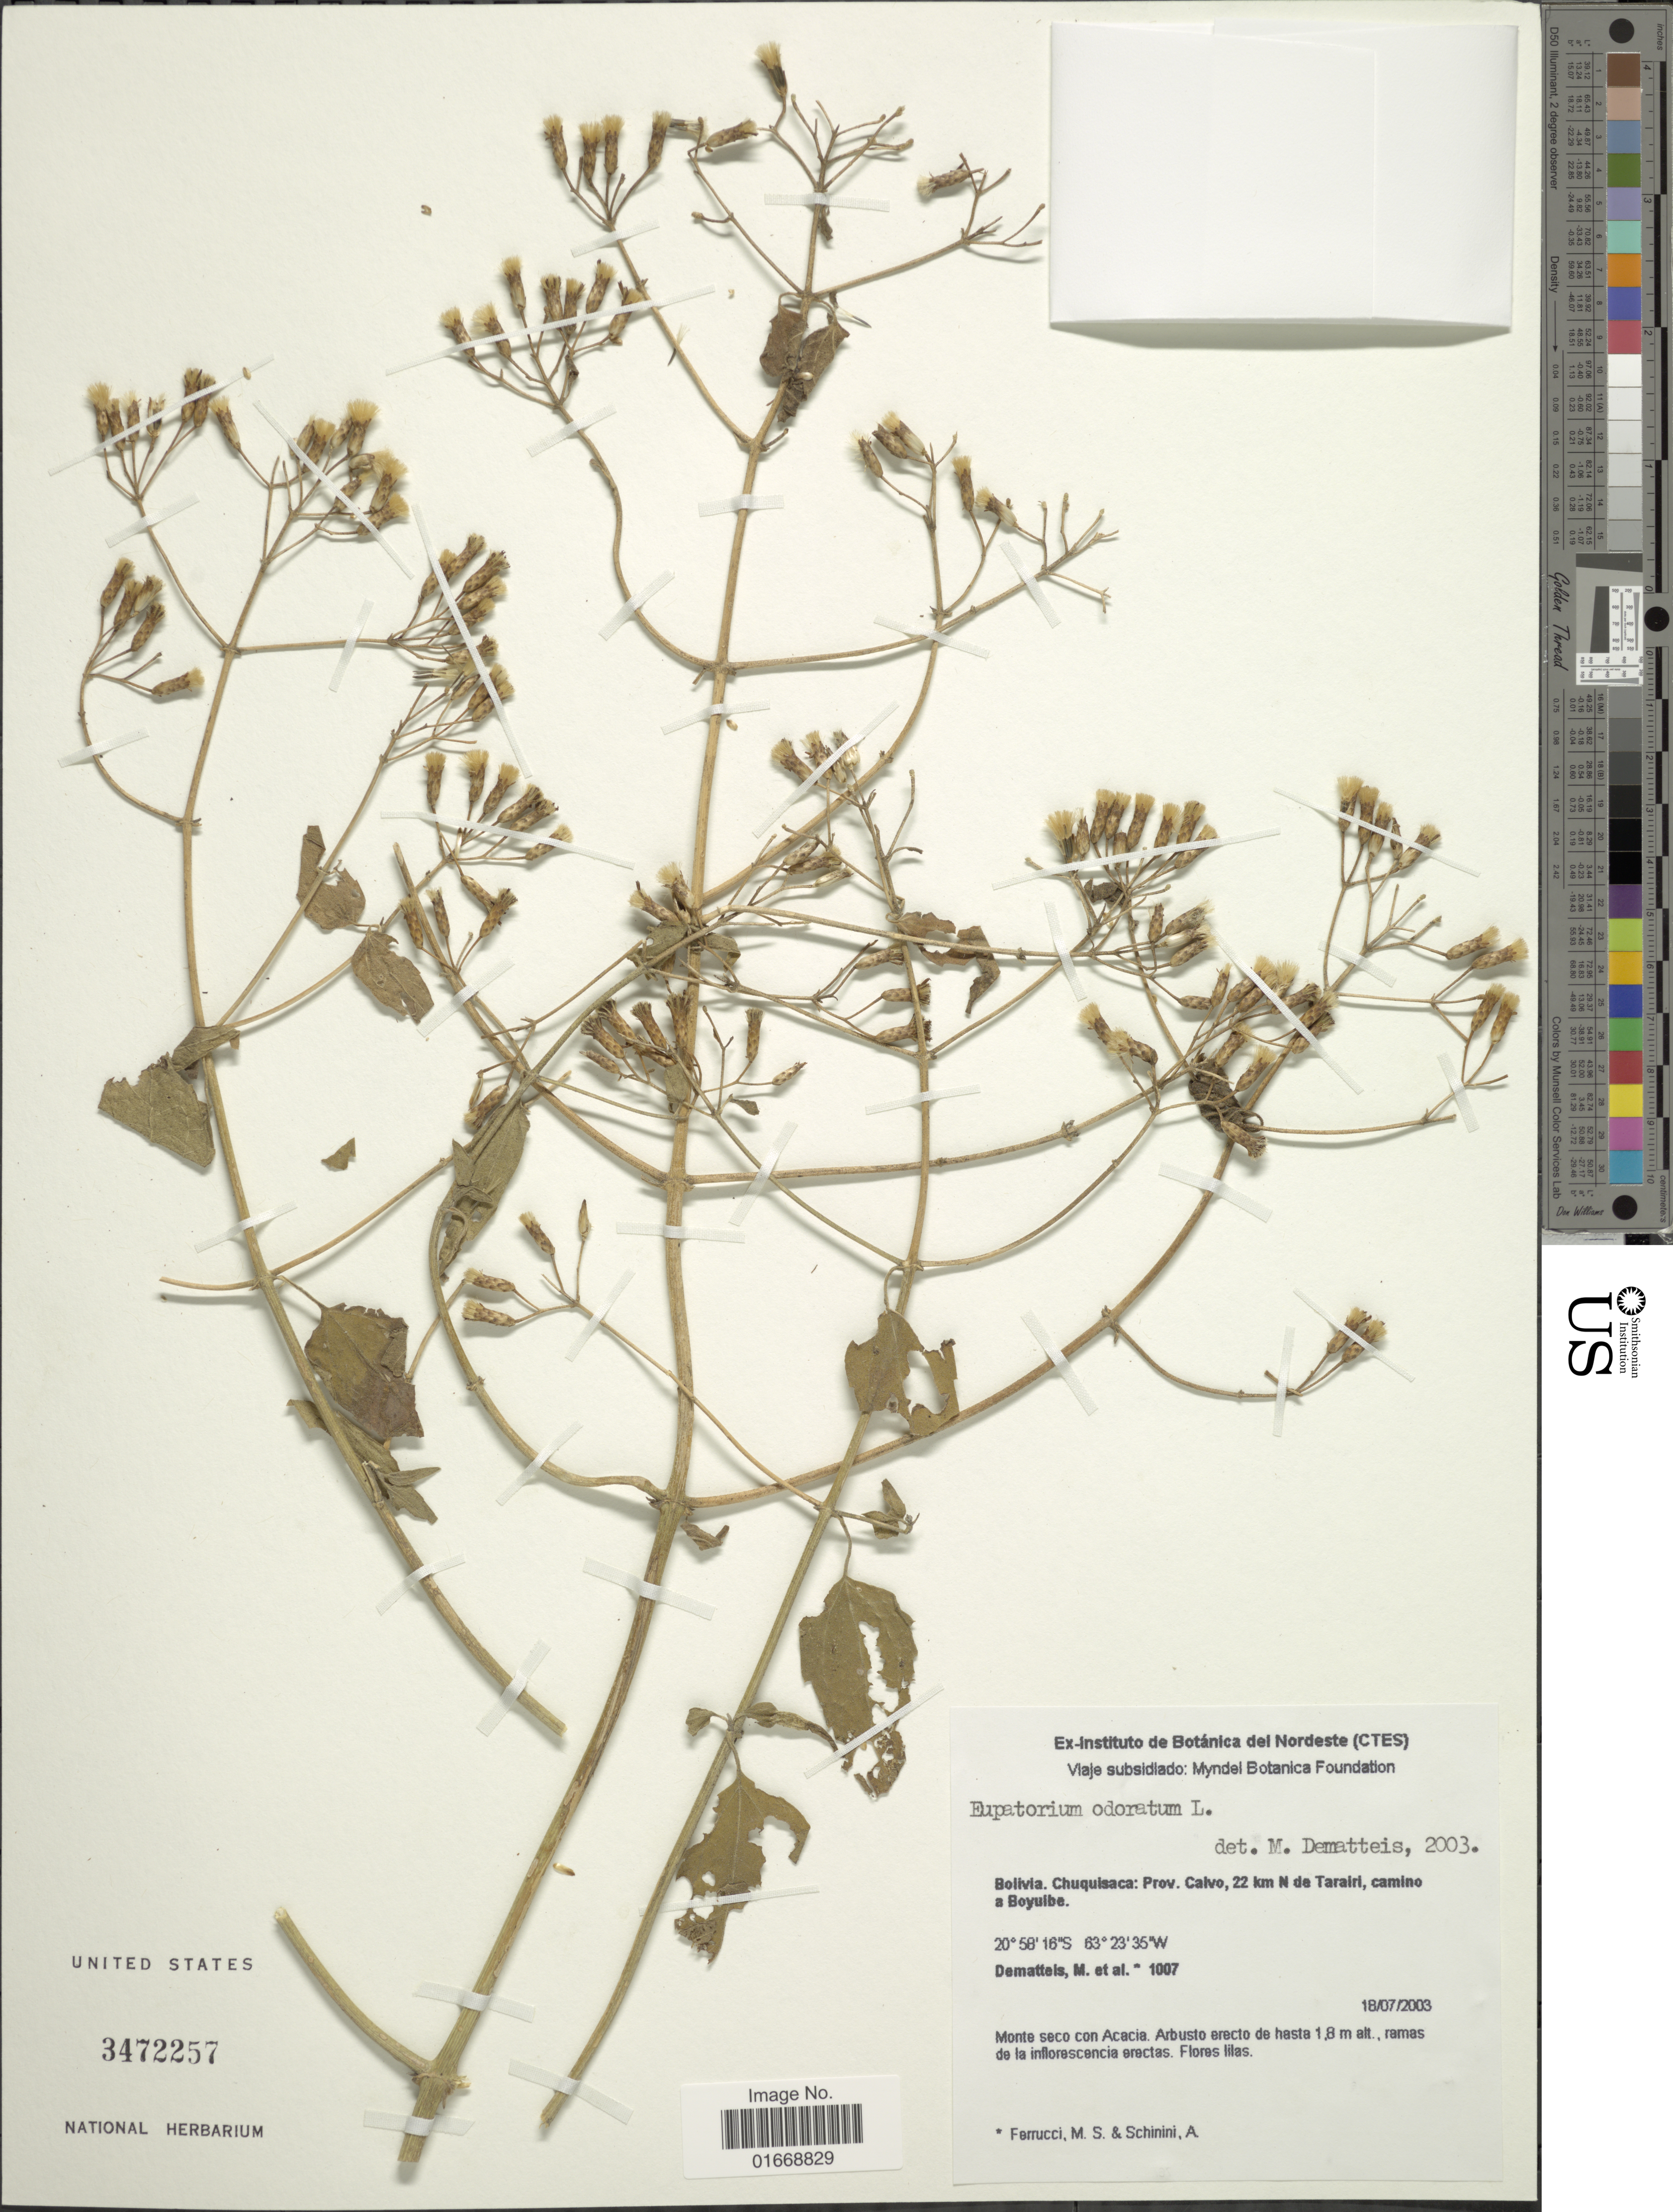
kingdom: Plantae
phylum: Tracheophyta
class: Magnoliopsida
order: Asterales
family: Asteraceae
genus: Chromolaena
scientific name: Chromolaena odorata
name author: (L.) R.M. King & H. Rob.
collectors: M. Dematteis, M. S. Ferrucci & A. Schinini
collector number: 1007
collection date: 2003-07-18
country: Bolivia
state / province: Chuquisaca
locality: Prov. Calvo, 22 km N de Tarairi, camino a Boyuibe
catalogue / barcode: US 3472257